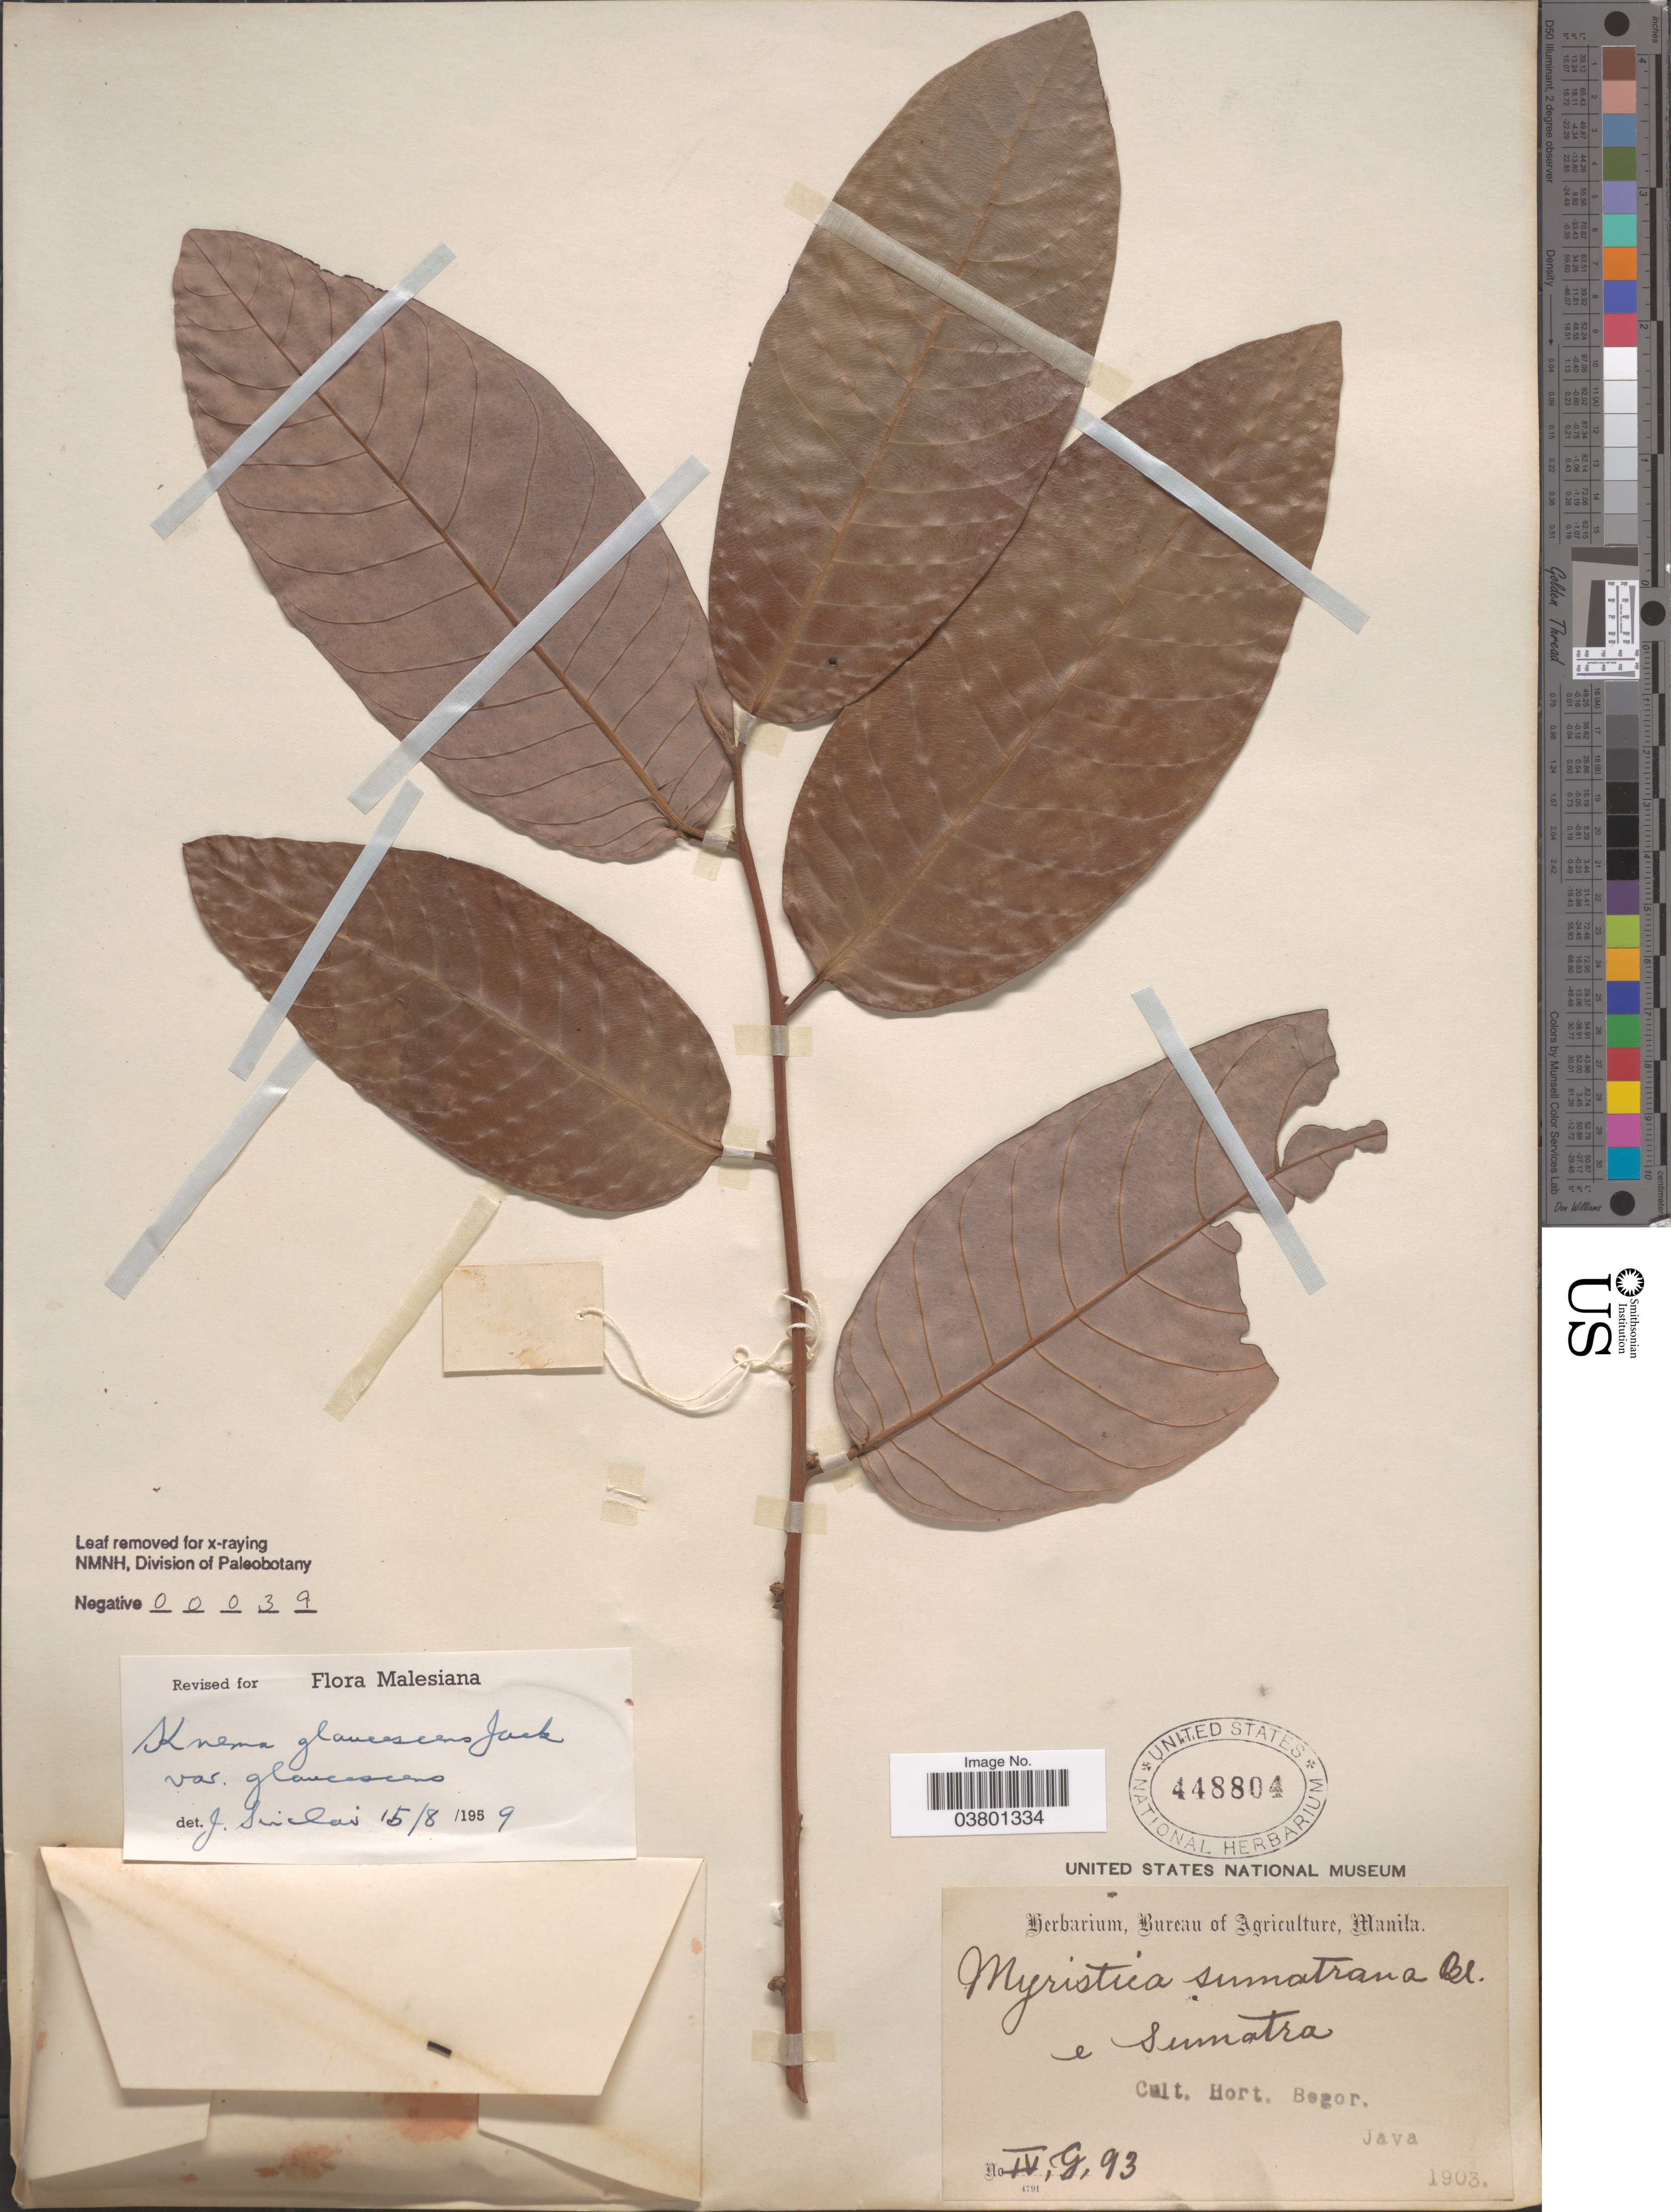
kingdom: Plantae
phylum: Tracheophyta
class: Magnoliopsida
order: Magnoliales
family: Myristicaceae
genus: Knema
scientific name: Knema glaucescens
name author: Jack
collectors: Ex herb. Bureau of Agriculture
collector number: IV,G,93*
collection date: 1903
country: Indonesia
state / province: Sumatra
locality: E Sumatra. Cult. Hort. Bogor. Java.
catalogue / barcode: US 448804